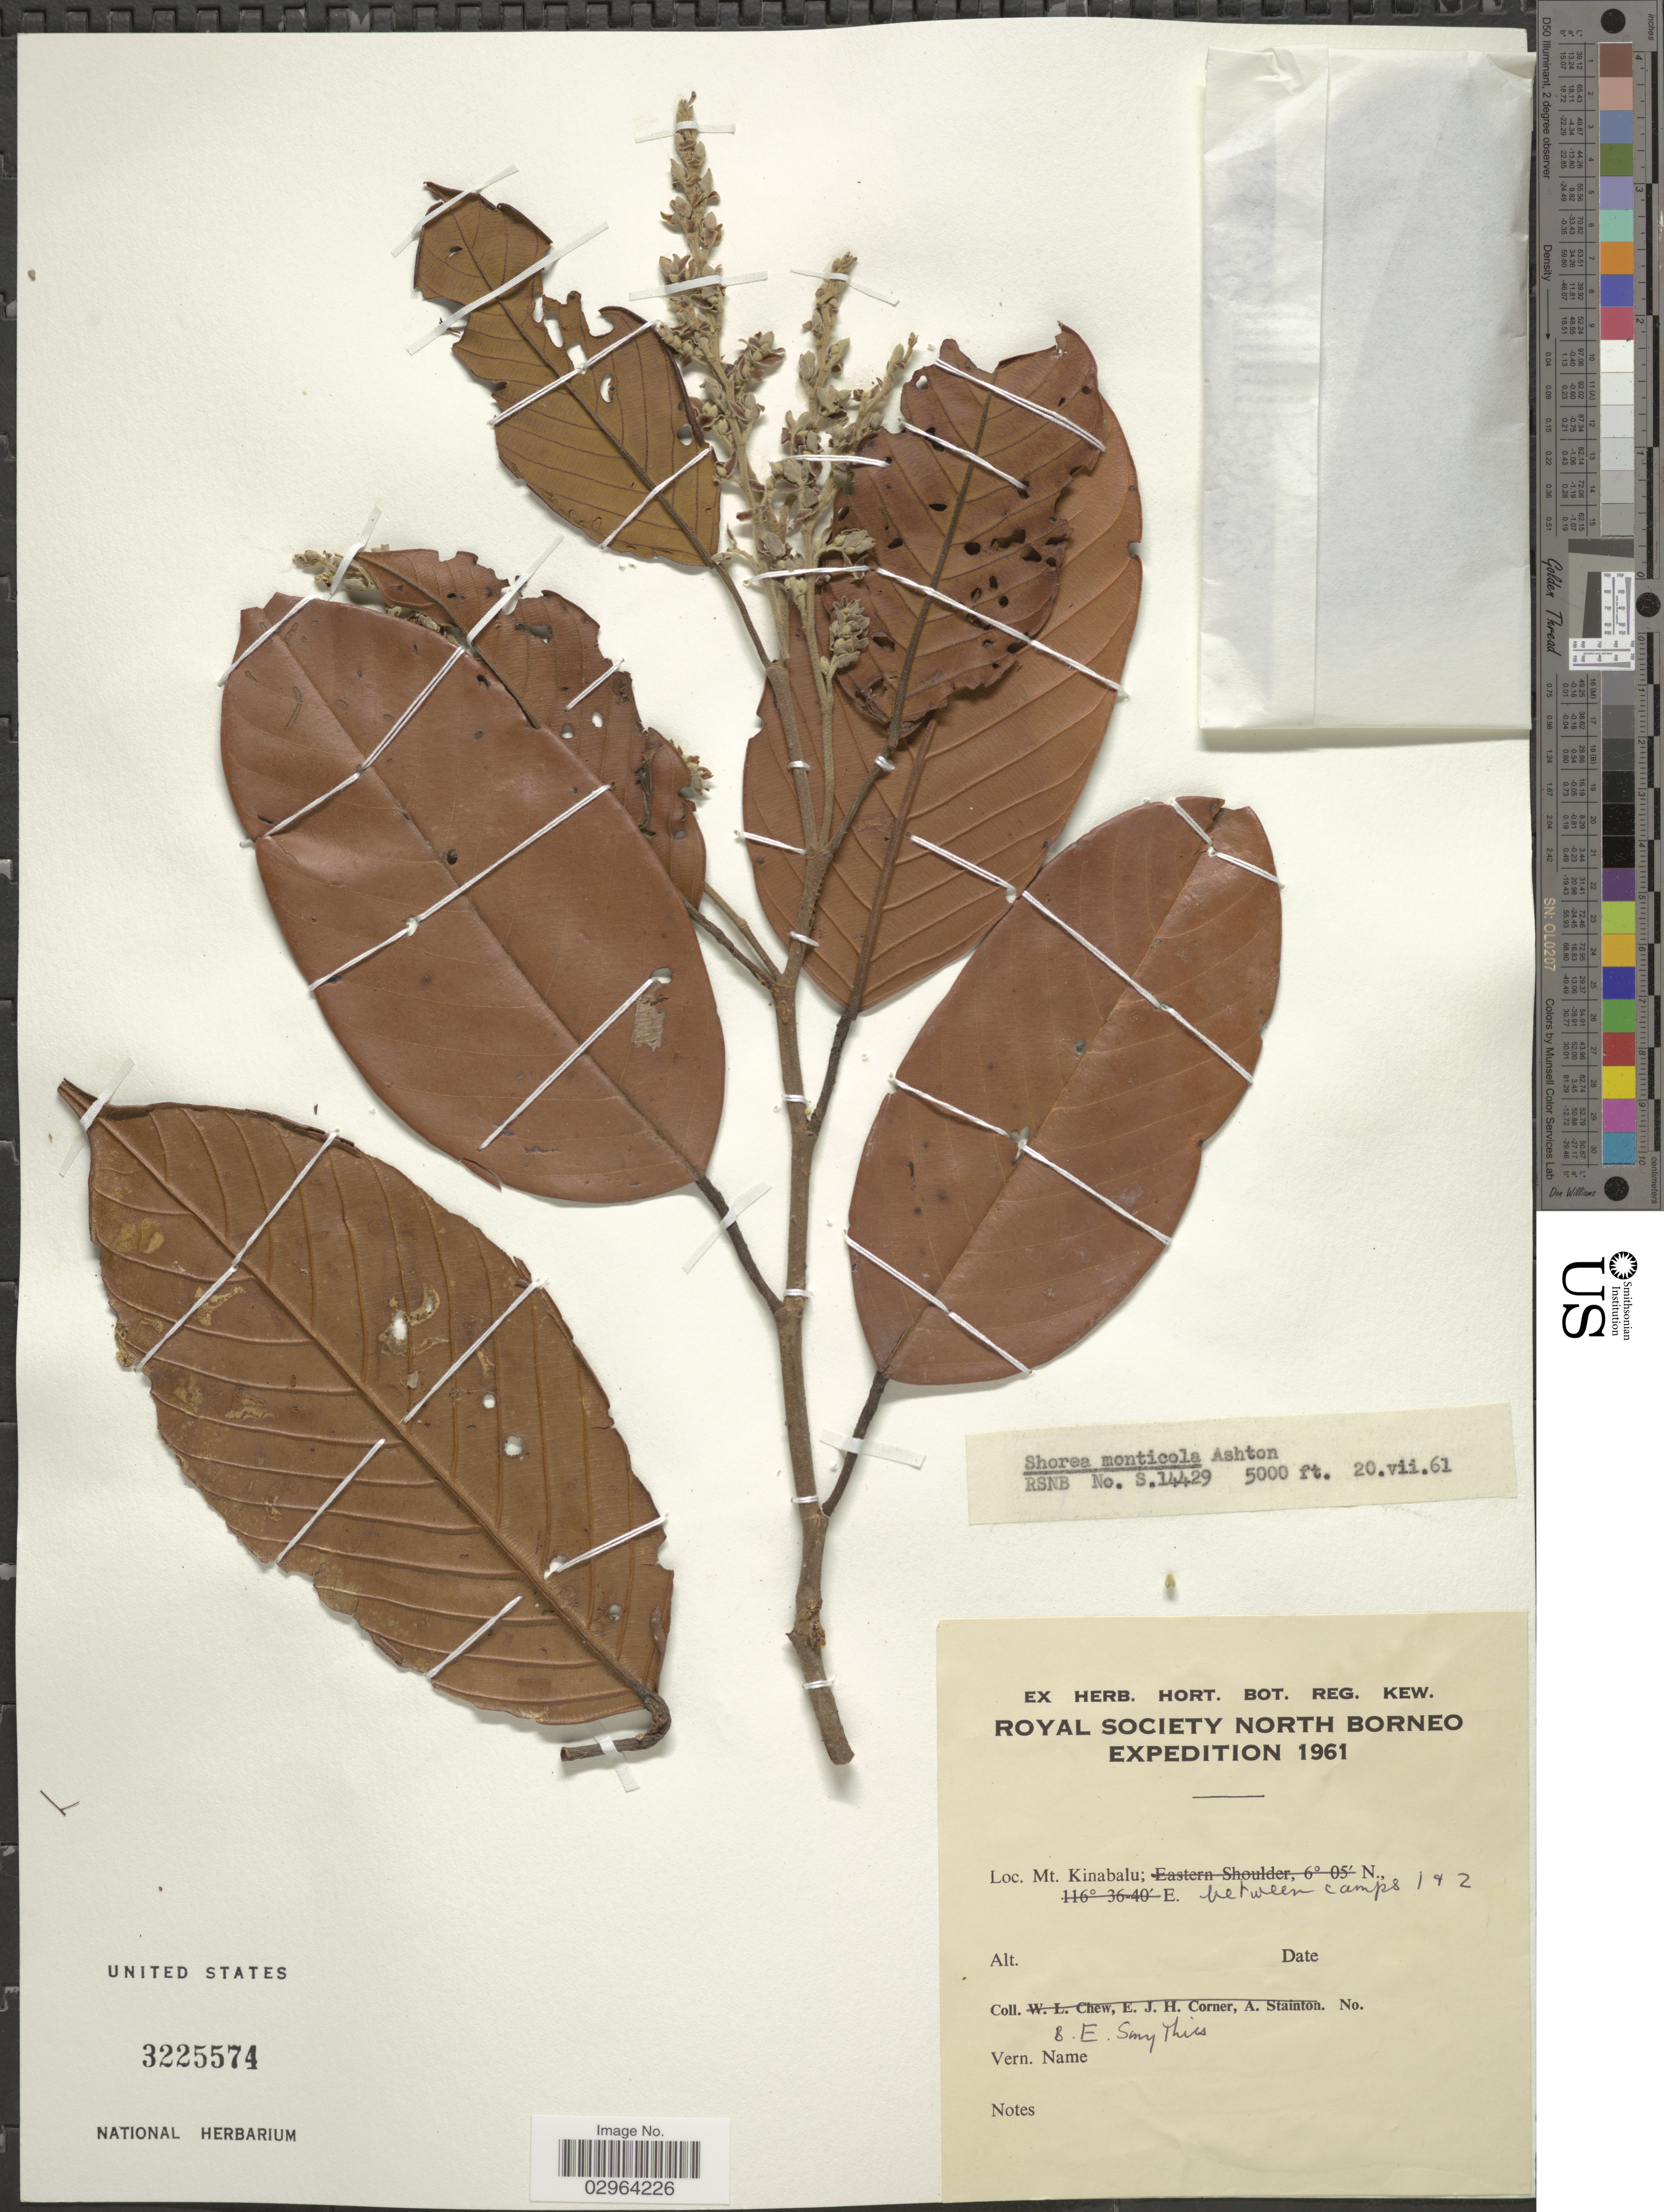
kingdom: Plantae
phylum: Tracheophyta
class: Magnoliopsida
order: Malvales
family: Dipterocarpaceae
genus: Rubroshorea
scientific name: Rubroshorea monticola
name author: (P.S. Ashton) P.S. Ashton & J. Heck.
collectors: B.E. Smythies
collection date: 1961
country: Malaysia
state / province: Sabah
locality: Mt. Kinabalu; between camps 142.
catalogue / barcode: US 3225574